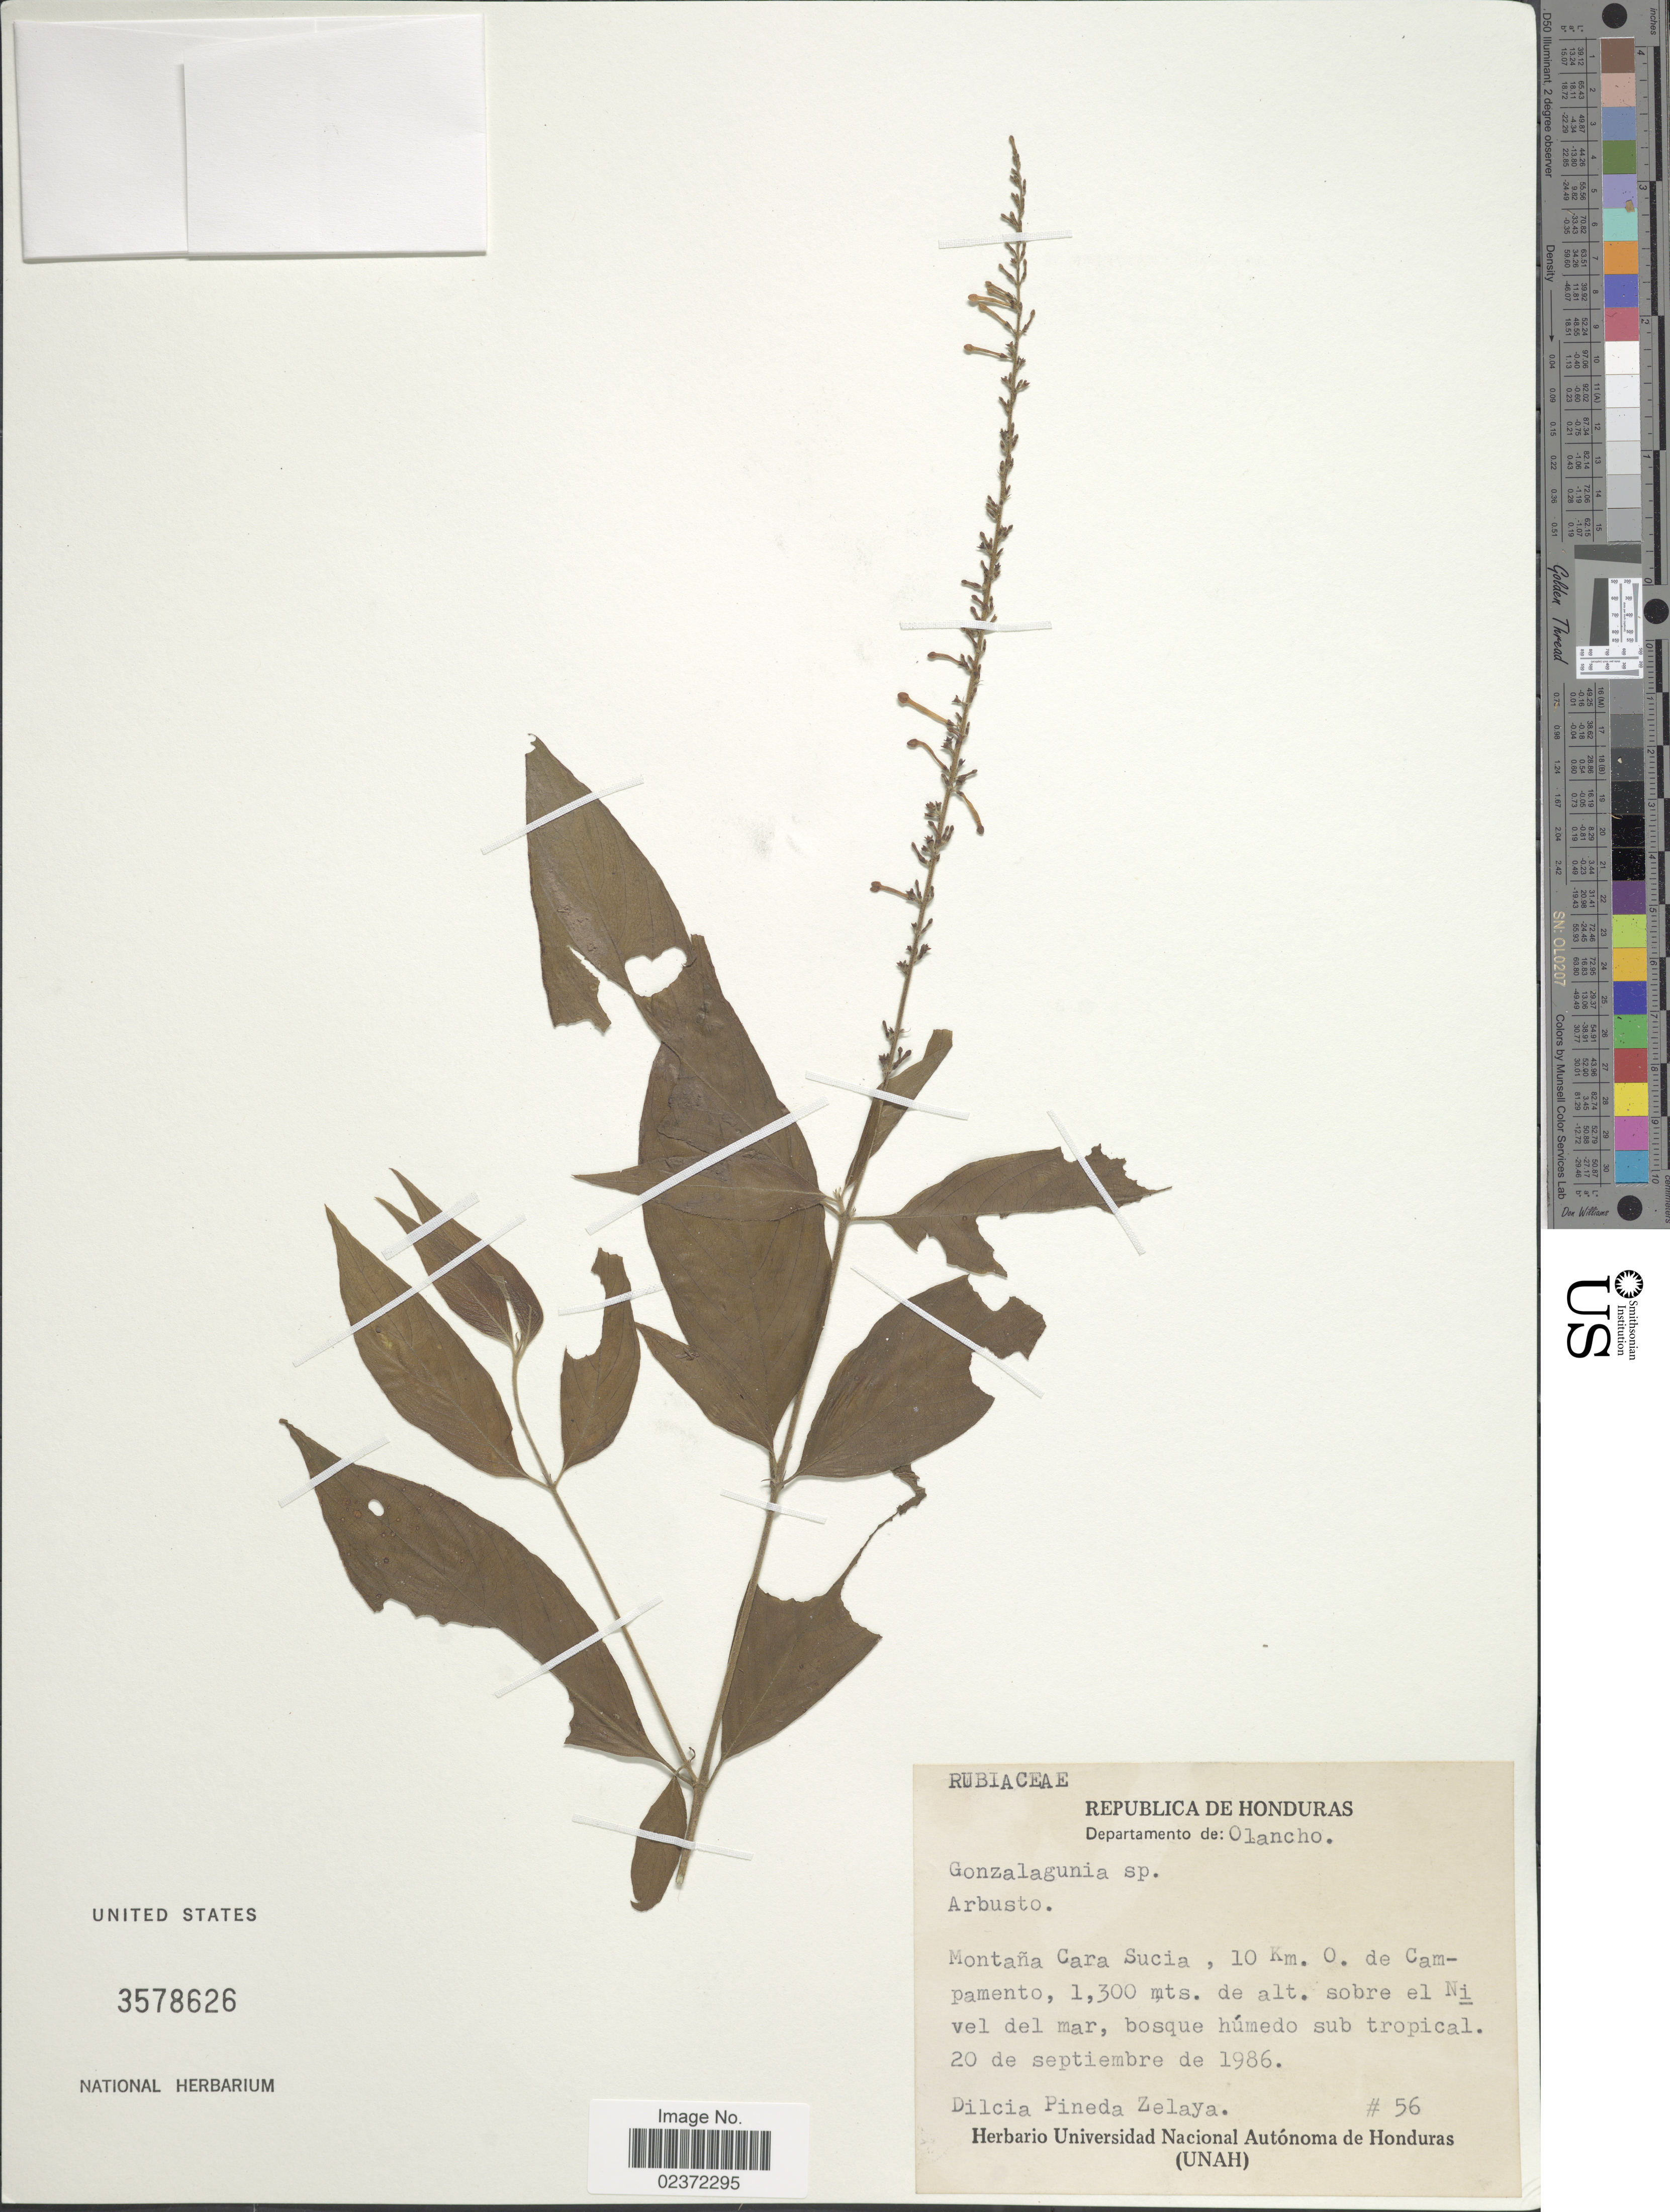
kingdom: Plantae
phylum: Tracheophyta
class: Magnoliopsida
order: Gentianales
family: Rubiaceae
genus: Duggena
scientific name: Duggena sp.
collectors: D. Zelaya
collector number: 56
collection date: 1986-09-20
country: Honduras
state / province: Olancho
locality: Montana Cara Sucia, 10 km. O. de Campamento, sobre el Nivel del mar, bosque humedo sub tropical.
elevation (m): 1300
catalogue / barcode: US 3578626